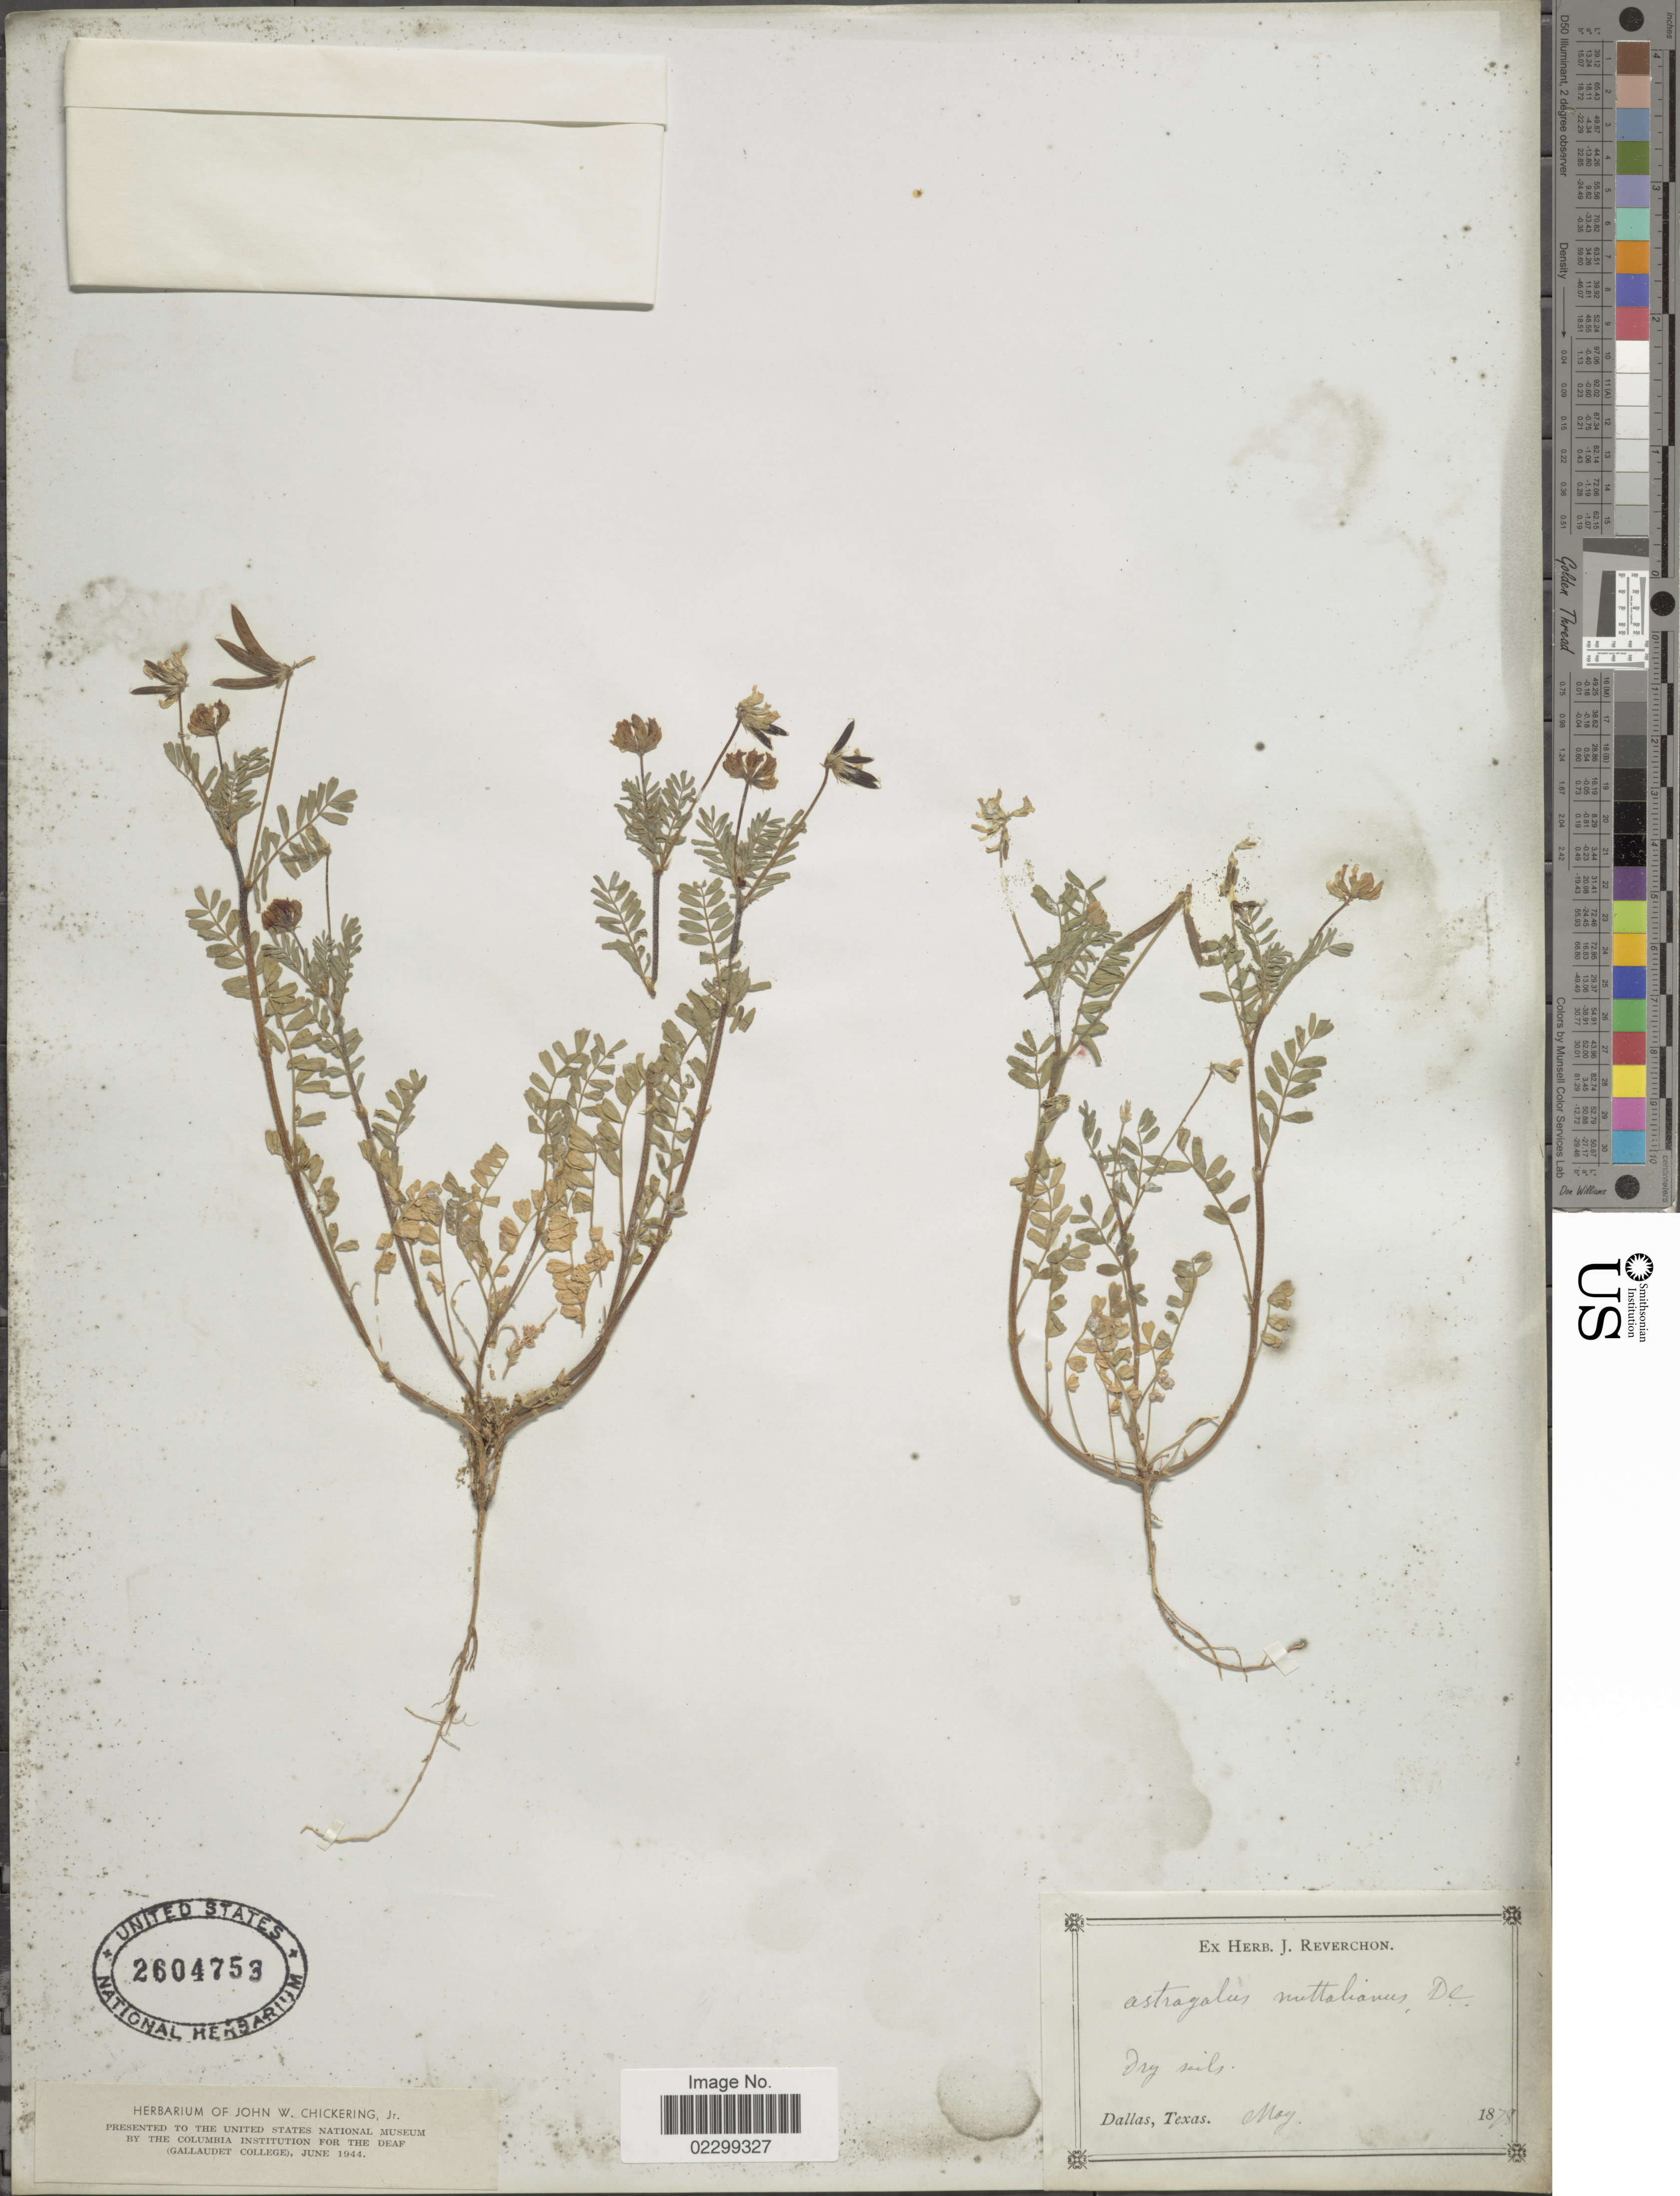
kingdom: Plantae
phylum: Tracheophyta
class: Magnoliopsida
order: Fabales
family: Fabaceae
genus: Astragalus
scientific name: Astragalus austrinus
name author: (Small) O.E. Schulz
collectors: ex herb. J. Reverchon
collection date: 1878-05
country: United States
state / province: Texas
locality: Dallas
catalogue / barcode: US 2604753